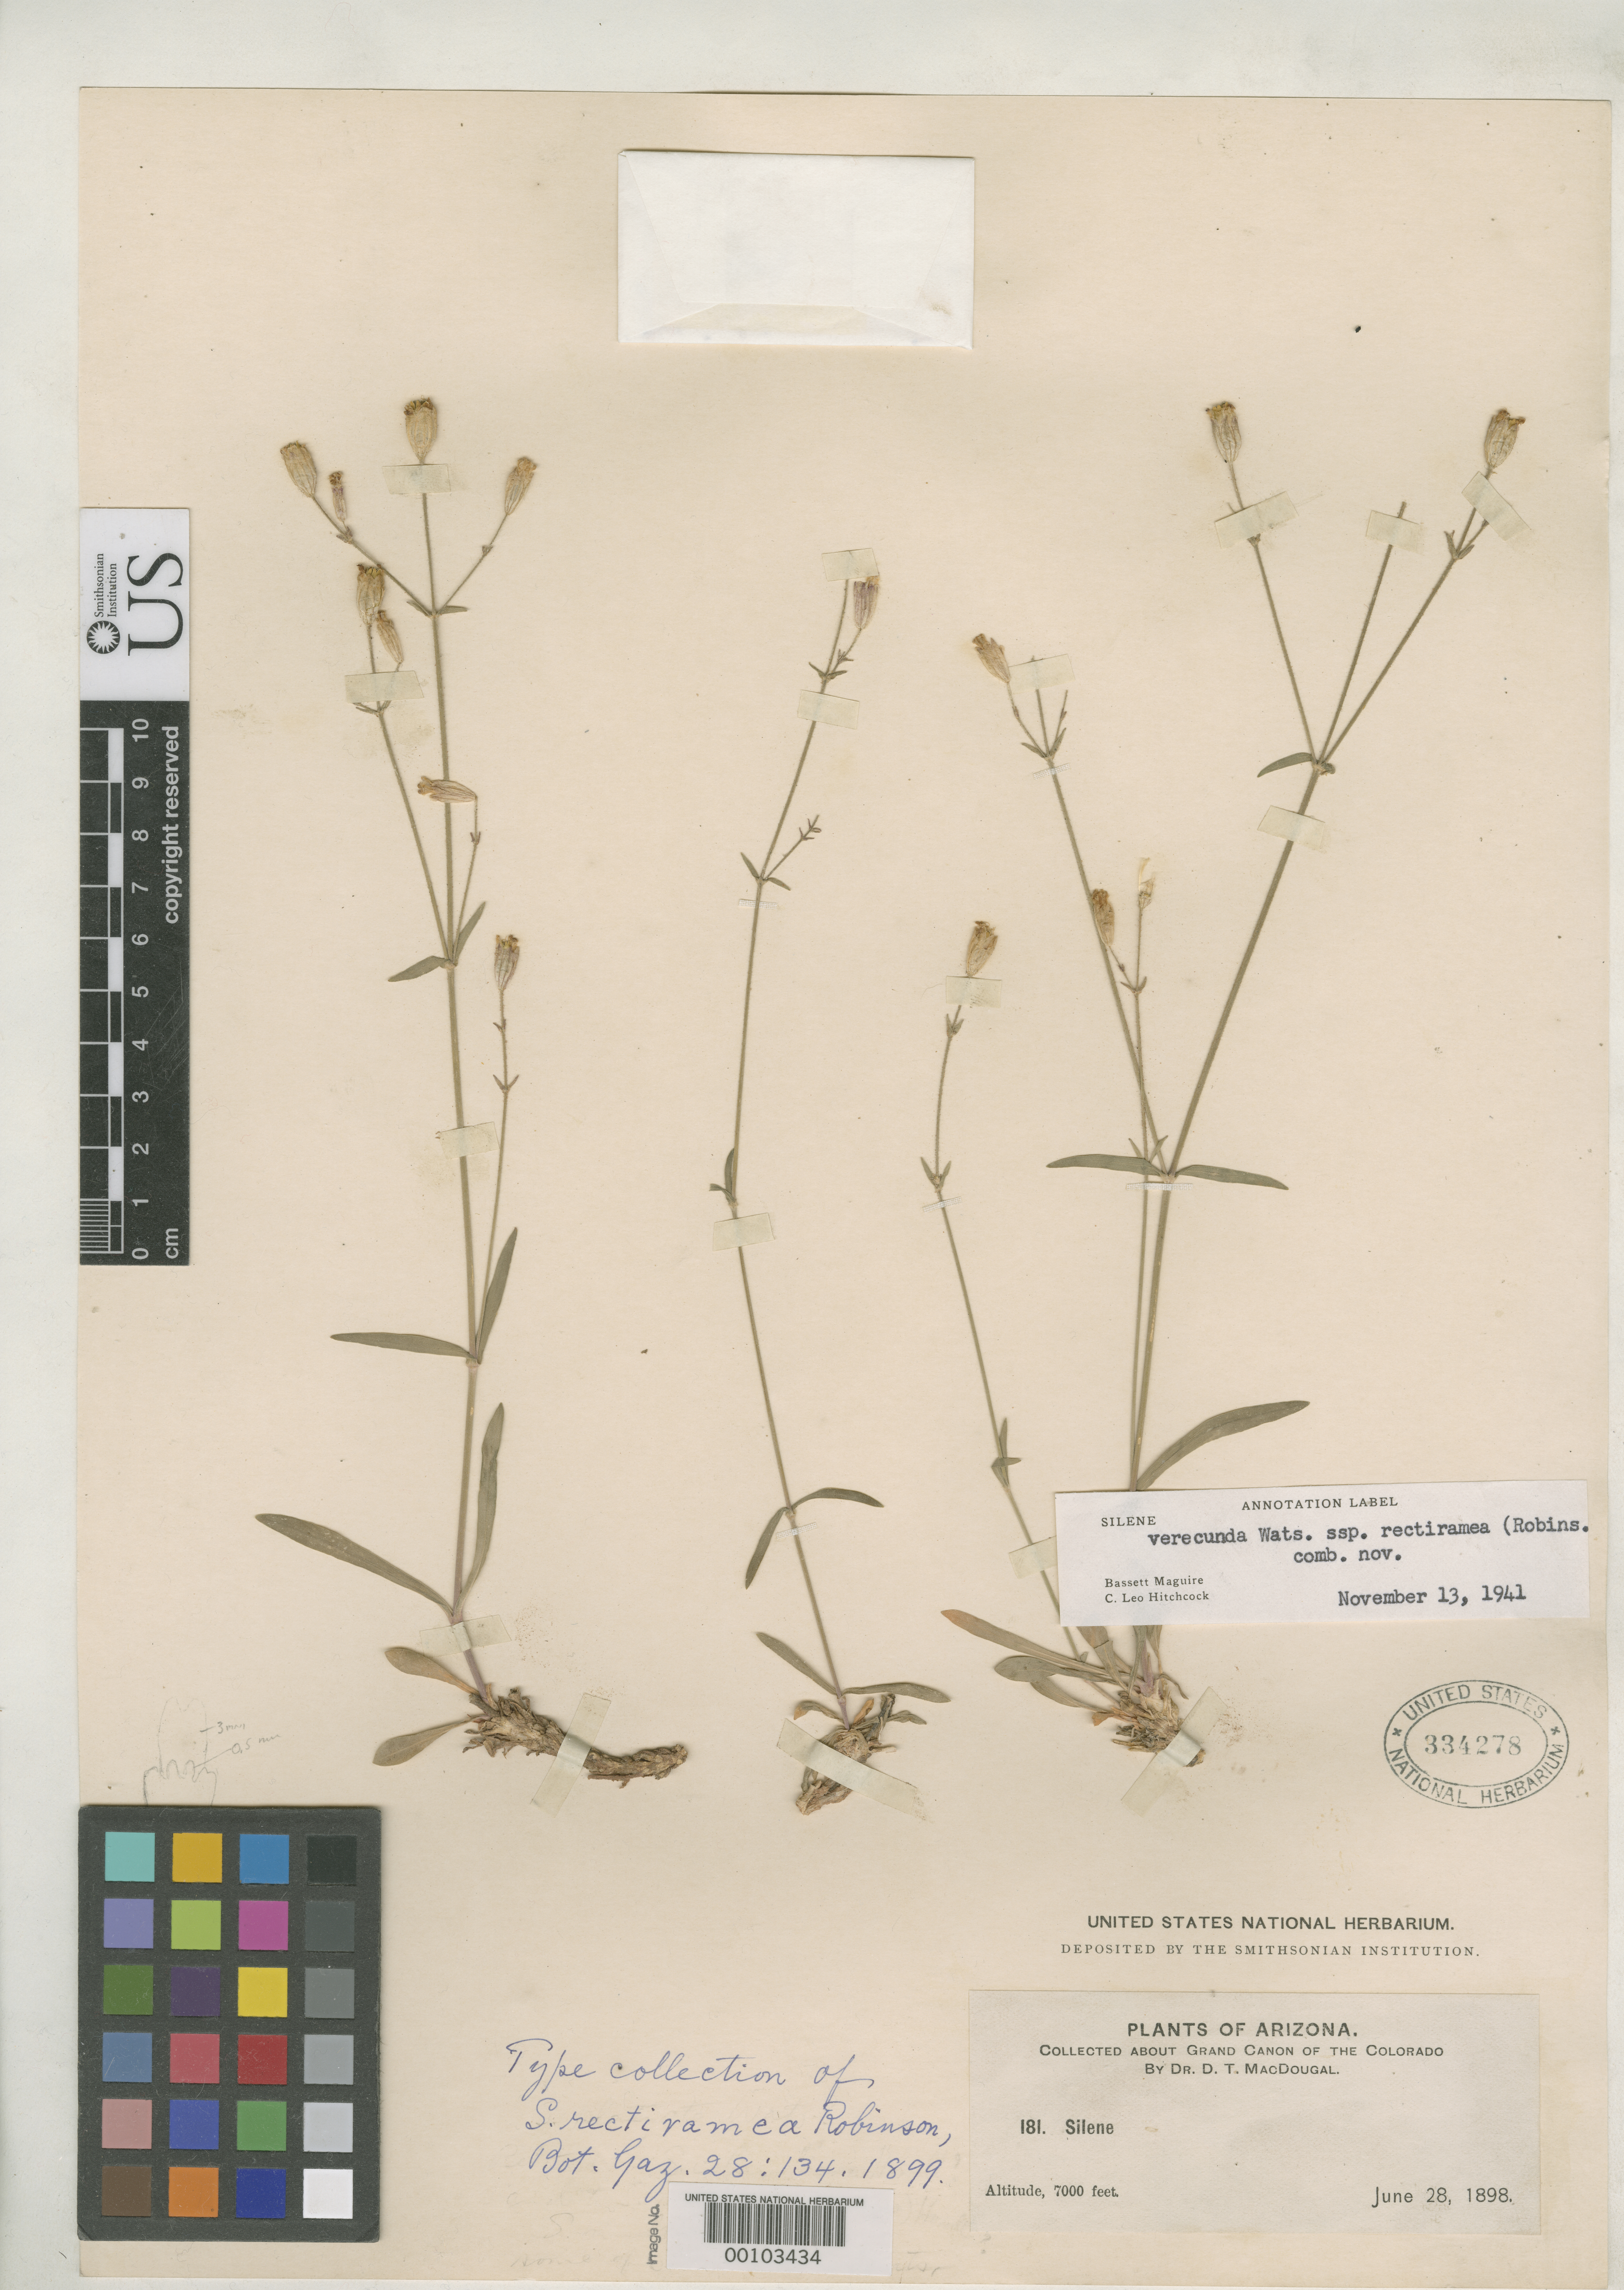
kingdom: Plantae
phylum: Tracheophyta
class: Magnoliopsida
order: Caryophyllales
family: Caryophyllaceae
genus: Silene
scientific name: Silene rectiramea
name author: B.L. Rob.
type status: Isotype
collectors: D. T. MacDougal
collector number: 181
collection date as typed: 28 Jun 1898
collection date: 1898-06-28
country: United States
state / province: Arizona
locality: Grand Canyon of the Colorado.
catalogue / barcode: US 334278